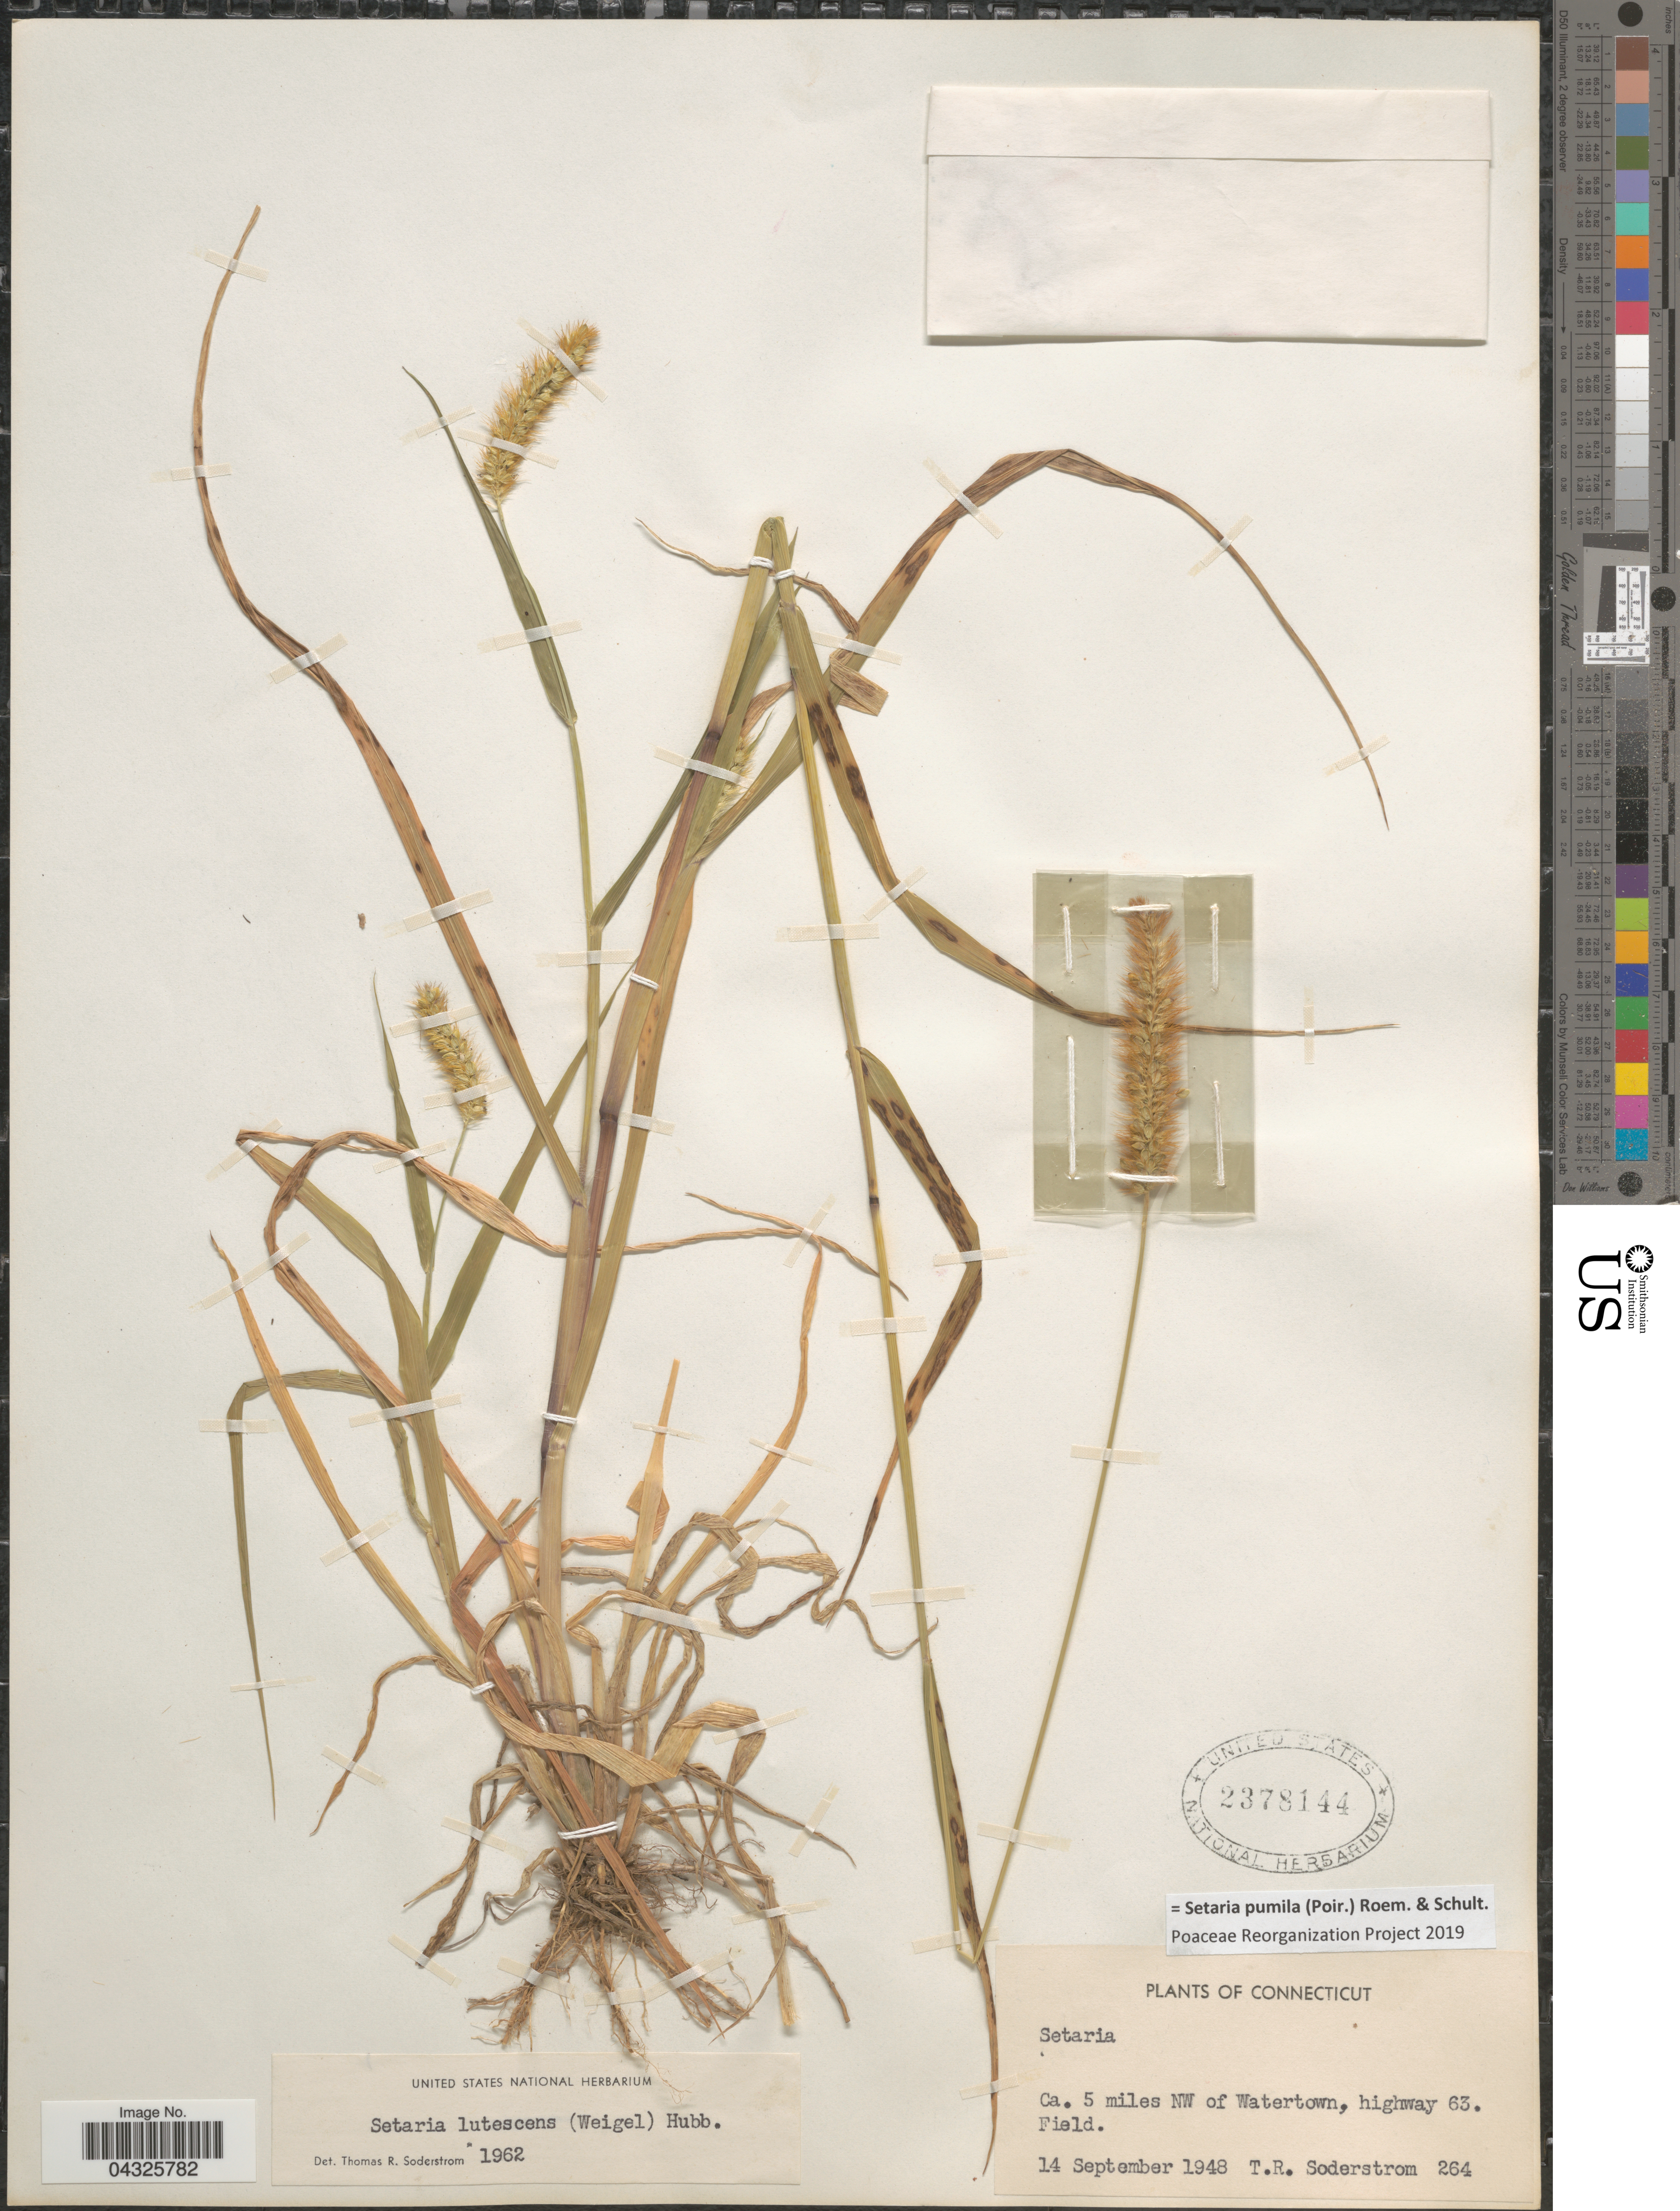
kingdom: Plantae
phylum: Tracheophyta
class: Liliopsida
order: Poales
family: Poaceae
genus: Setaria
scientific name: Setaria pumila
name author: (Poir.) Roem. & Schult.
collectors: T. R. Soderstrom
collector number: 264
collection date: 1948-09-14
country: United States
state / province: Connecticut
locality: Ca. 5 miles NW of Watertown, highway 63.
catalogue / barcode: US 2378144